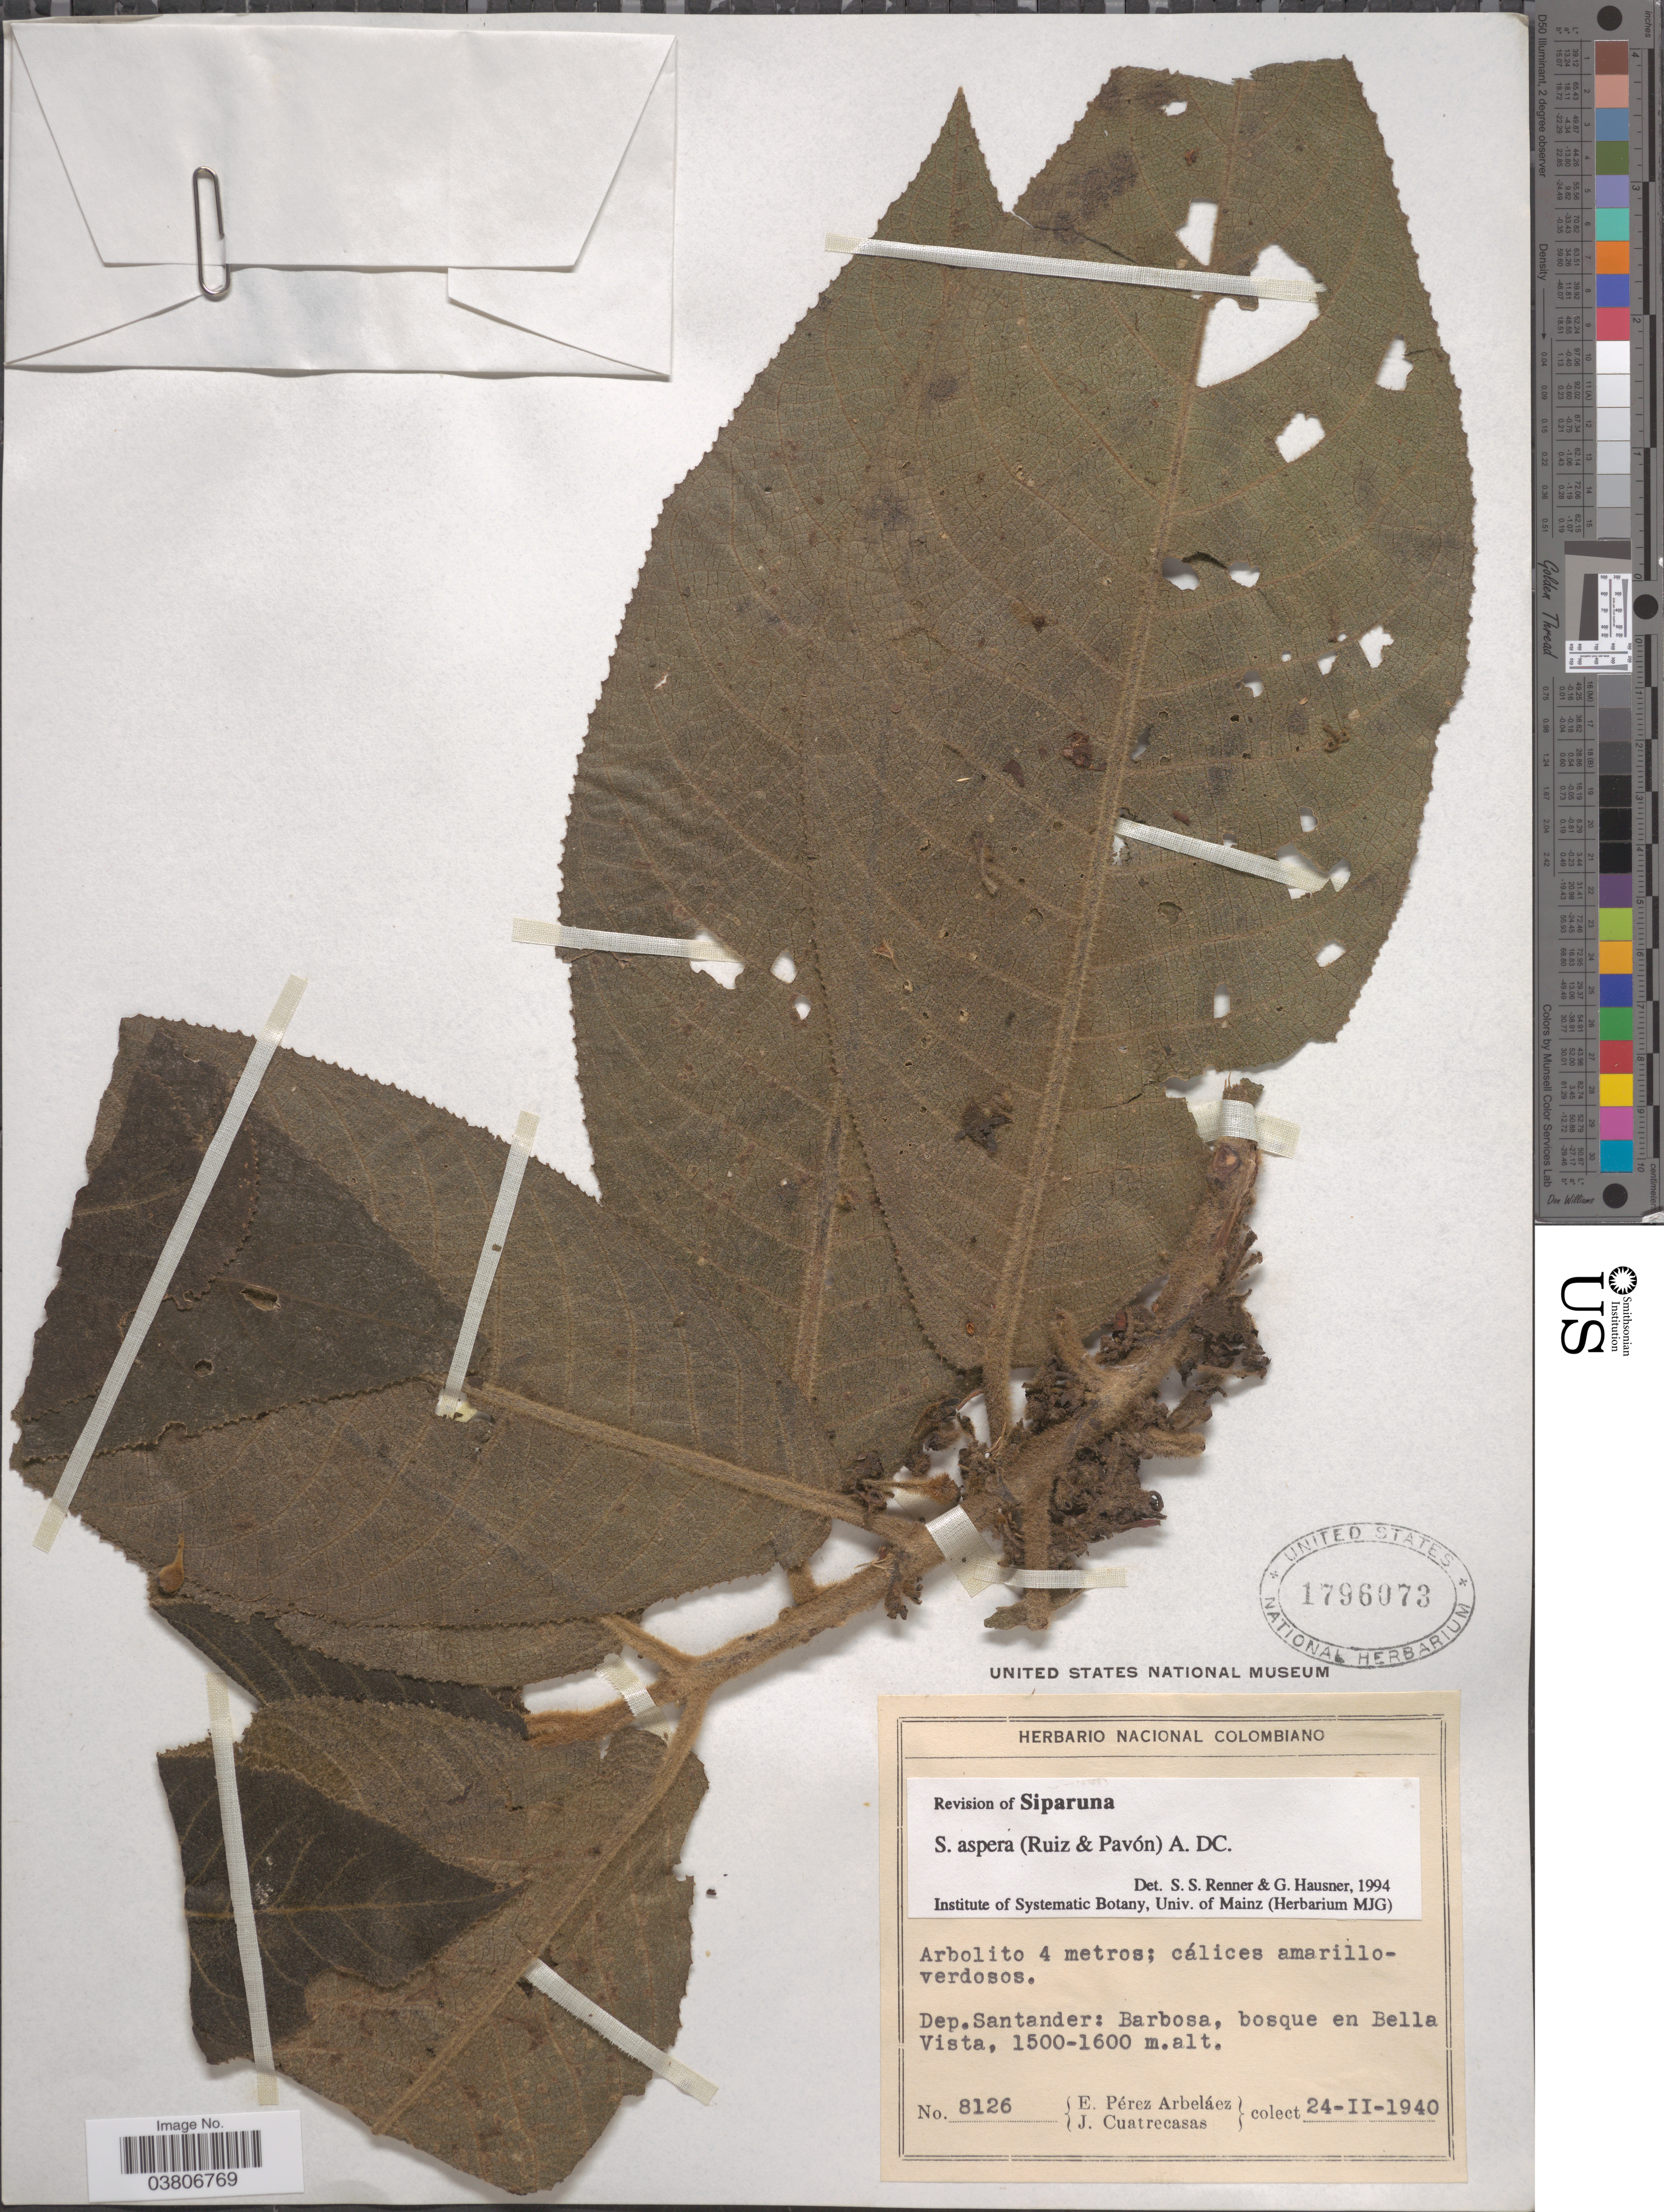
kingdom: Plantae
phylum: Tracheophyta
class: Magnoliopsida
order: Laurales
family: Siparunaceae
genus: Siparuna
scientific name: Siparuna aspera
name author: (Ruiz & Pav.) A. DC.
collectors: E. Pérez Arbeláez & J. Cuatrecasas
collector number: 8126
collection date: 1940-02-24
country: Colombia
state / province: Santander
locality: Dep. Santander: Barbosa, bosque en Bella Vista.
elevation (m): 1500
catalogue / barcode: US 1796073